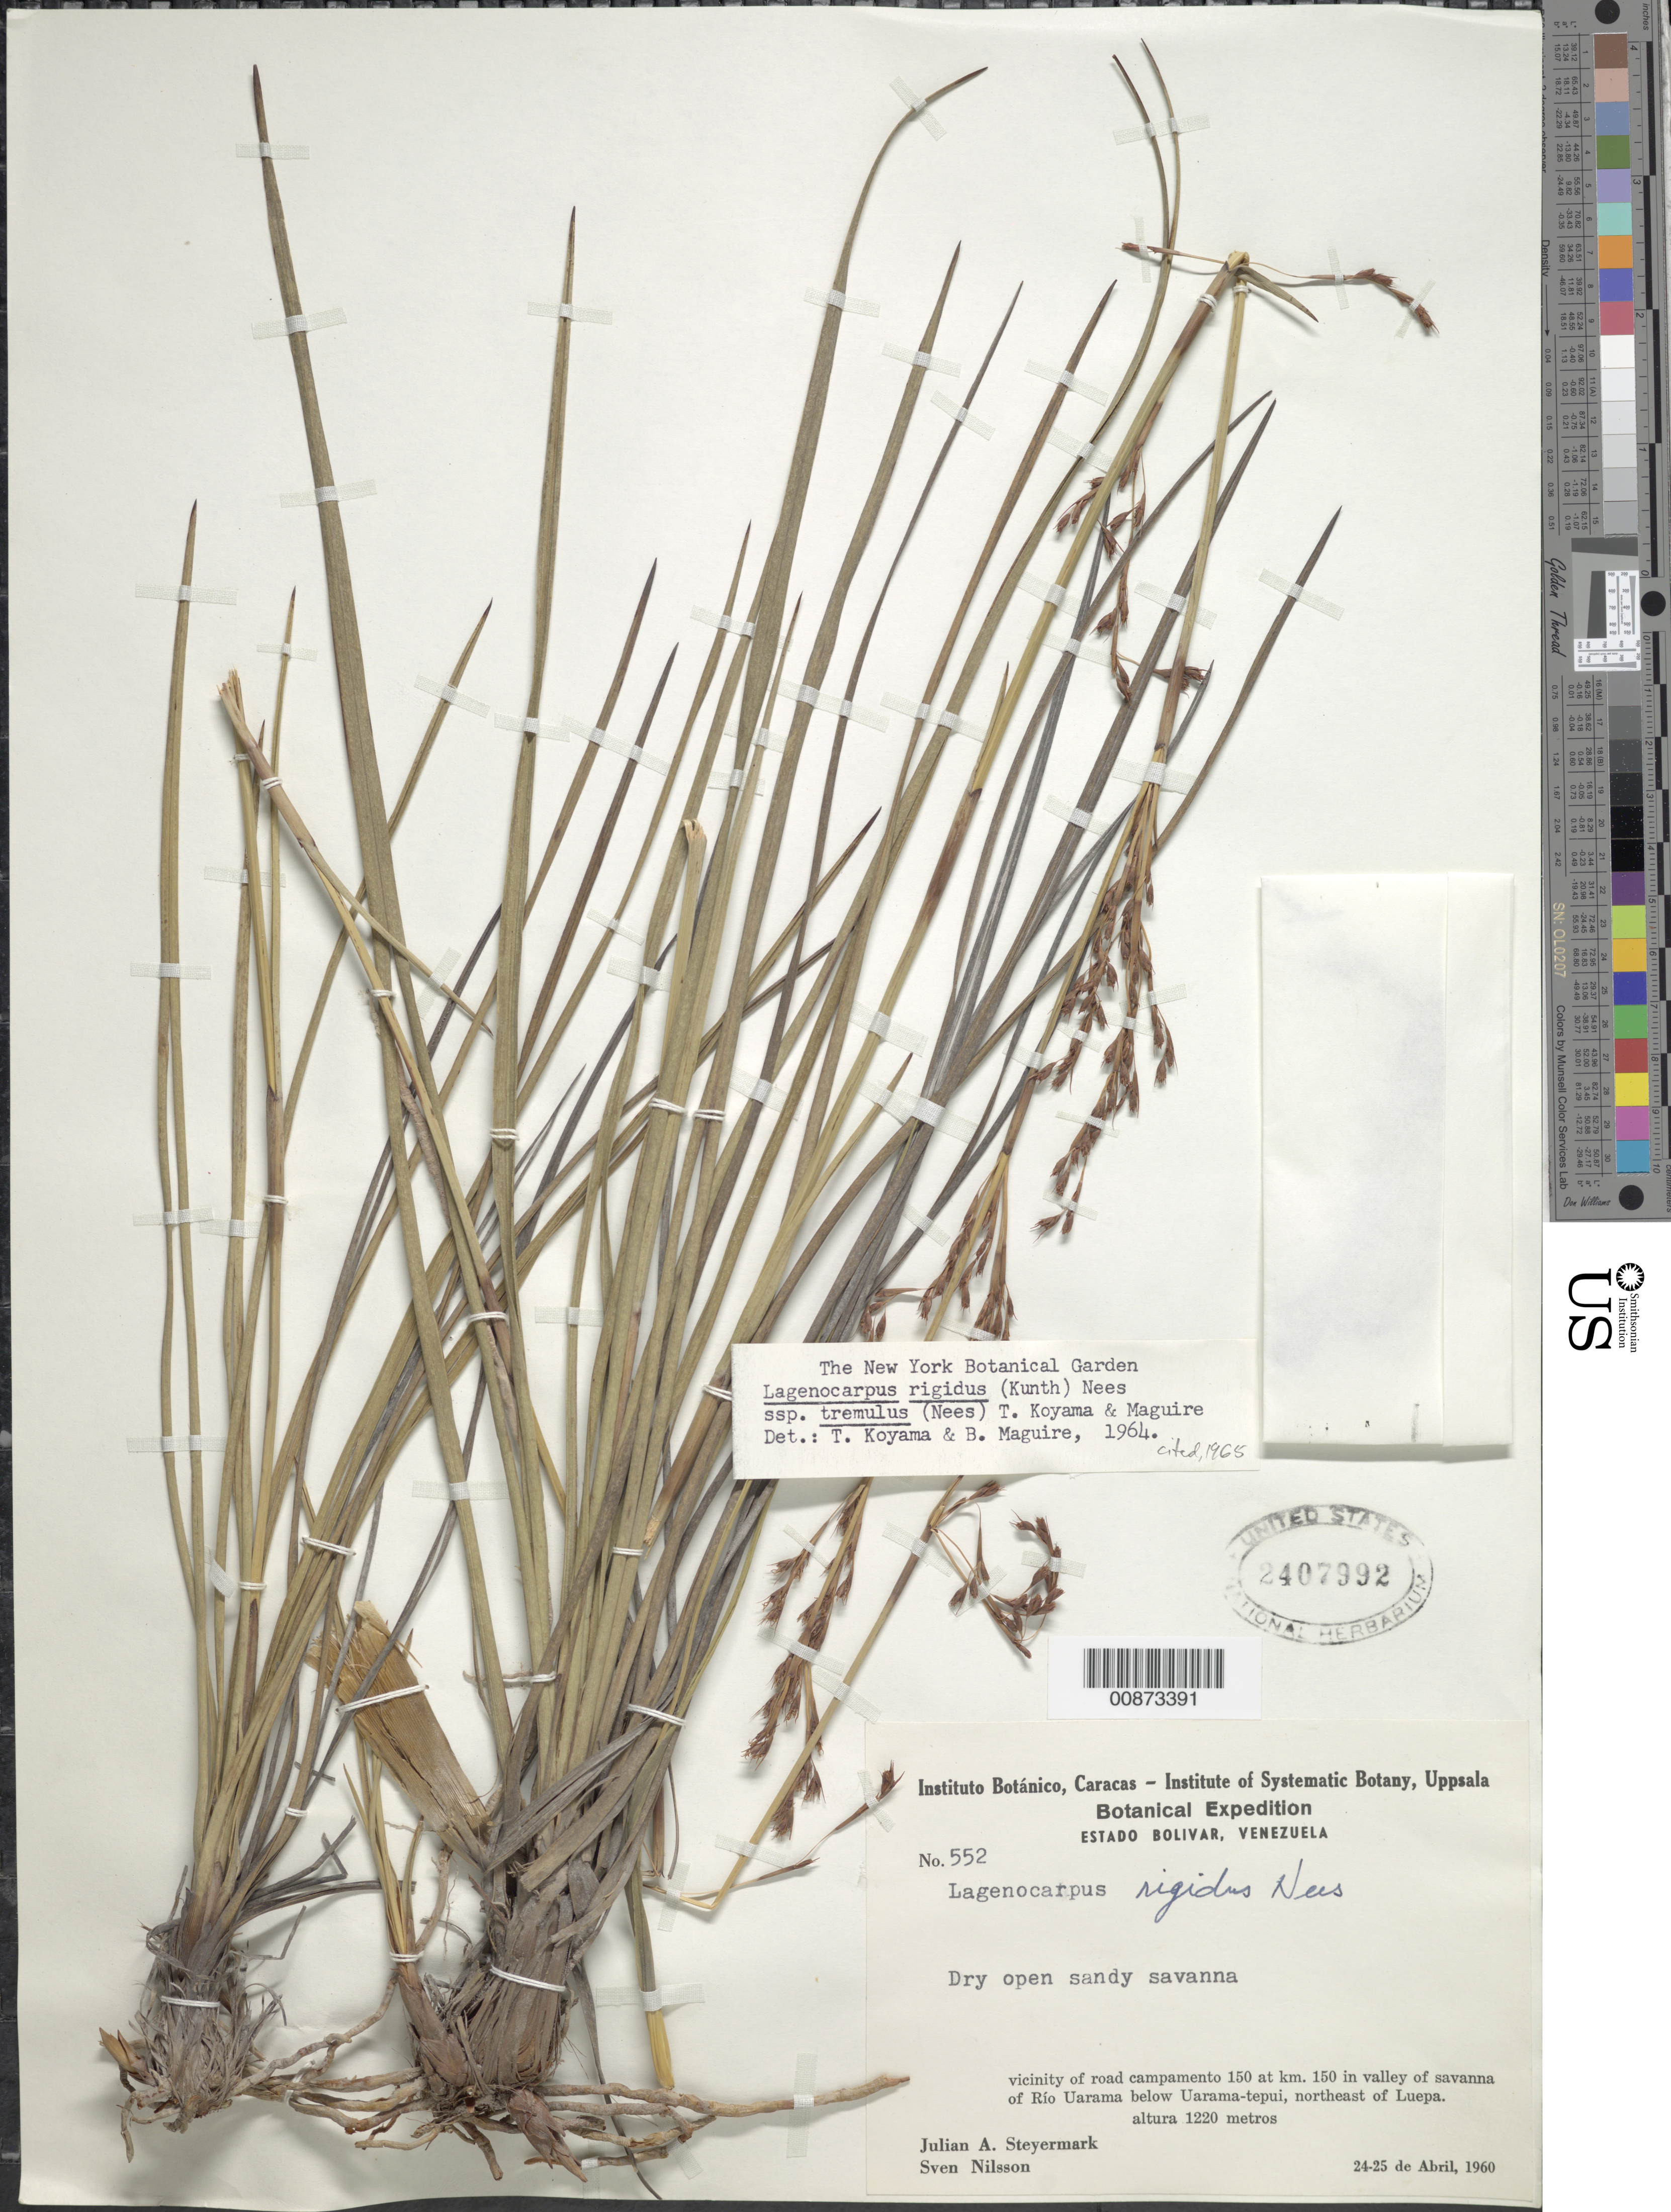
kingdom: Plantae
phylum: Tracheophyta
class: Liliopsida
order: Poales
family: Cyperaceae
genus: Lagenocarpus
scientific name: Lagenocarpus rigidus subsp. tremulus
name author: (Nees) T. Koyama & Maguire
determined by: Koyama, T.; Maguire, B.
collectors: J. Steyermark & S. Nilsson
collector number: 60 552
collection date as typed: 24-Apr-60 to 25-Apr-60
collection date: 1960-04-24/1960-04-25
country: Venezuela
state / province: Bolívar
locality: Río Uarama, below Uarama-tepuí, NE of Luepa, vic. of road campamento 150 at km 150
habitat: Dry open sandy savanna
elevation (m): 1220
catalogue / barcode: US 2407992